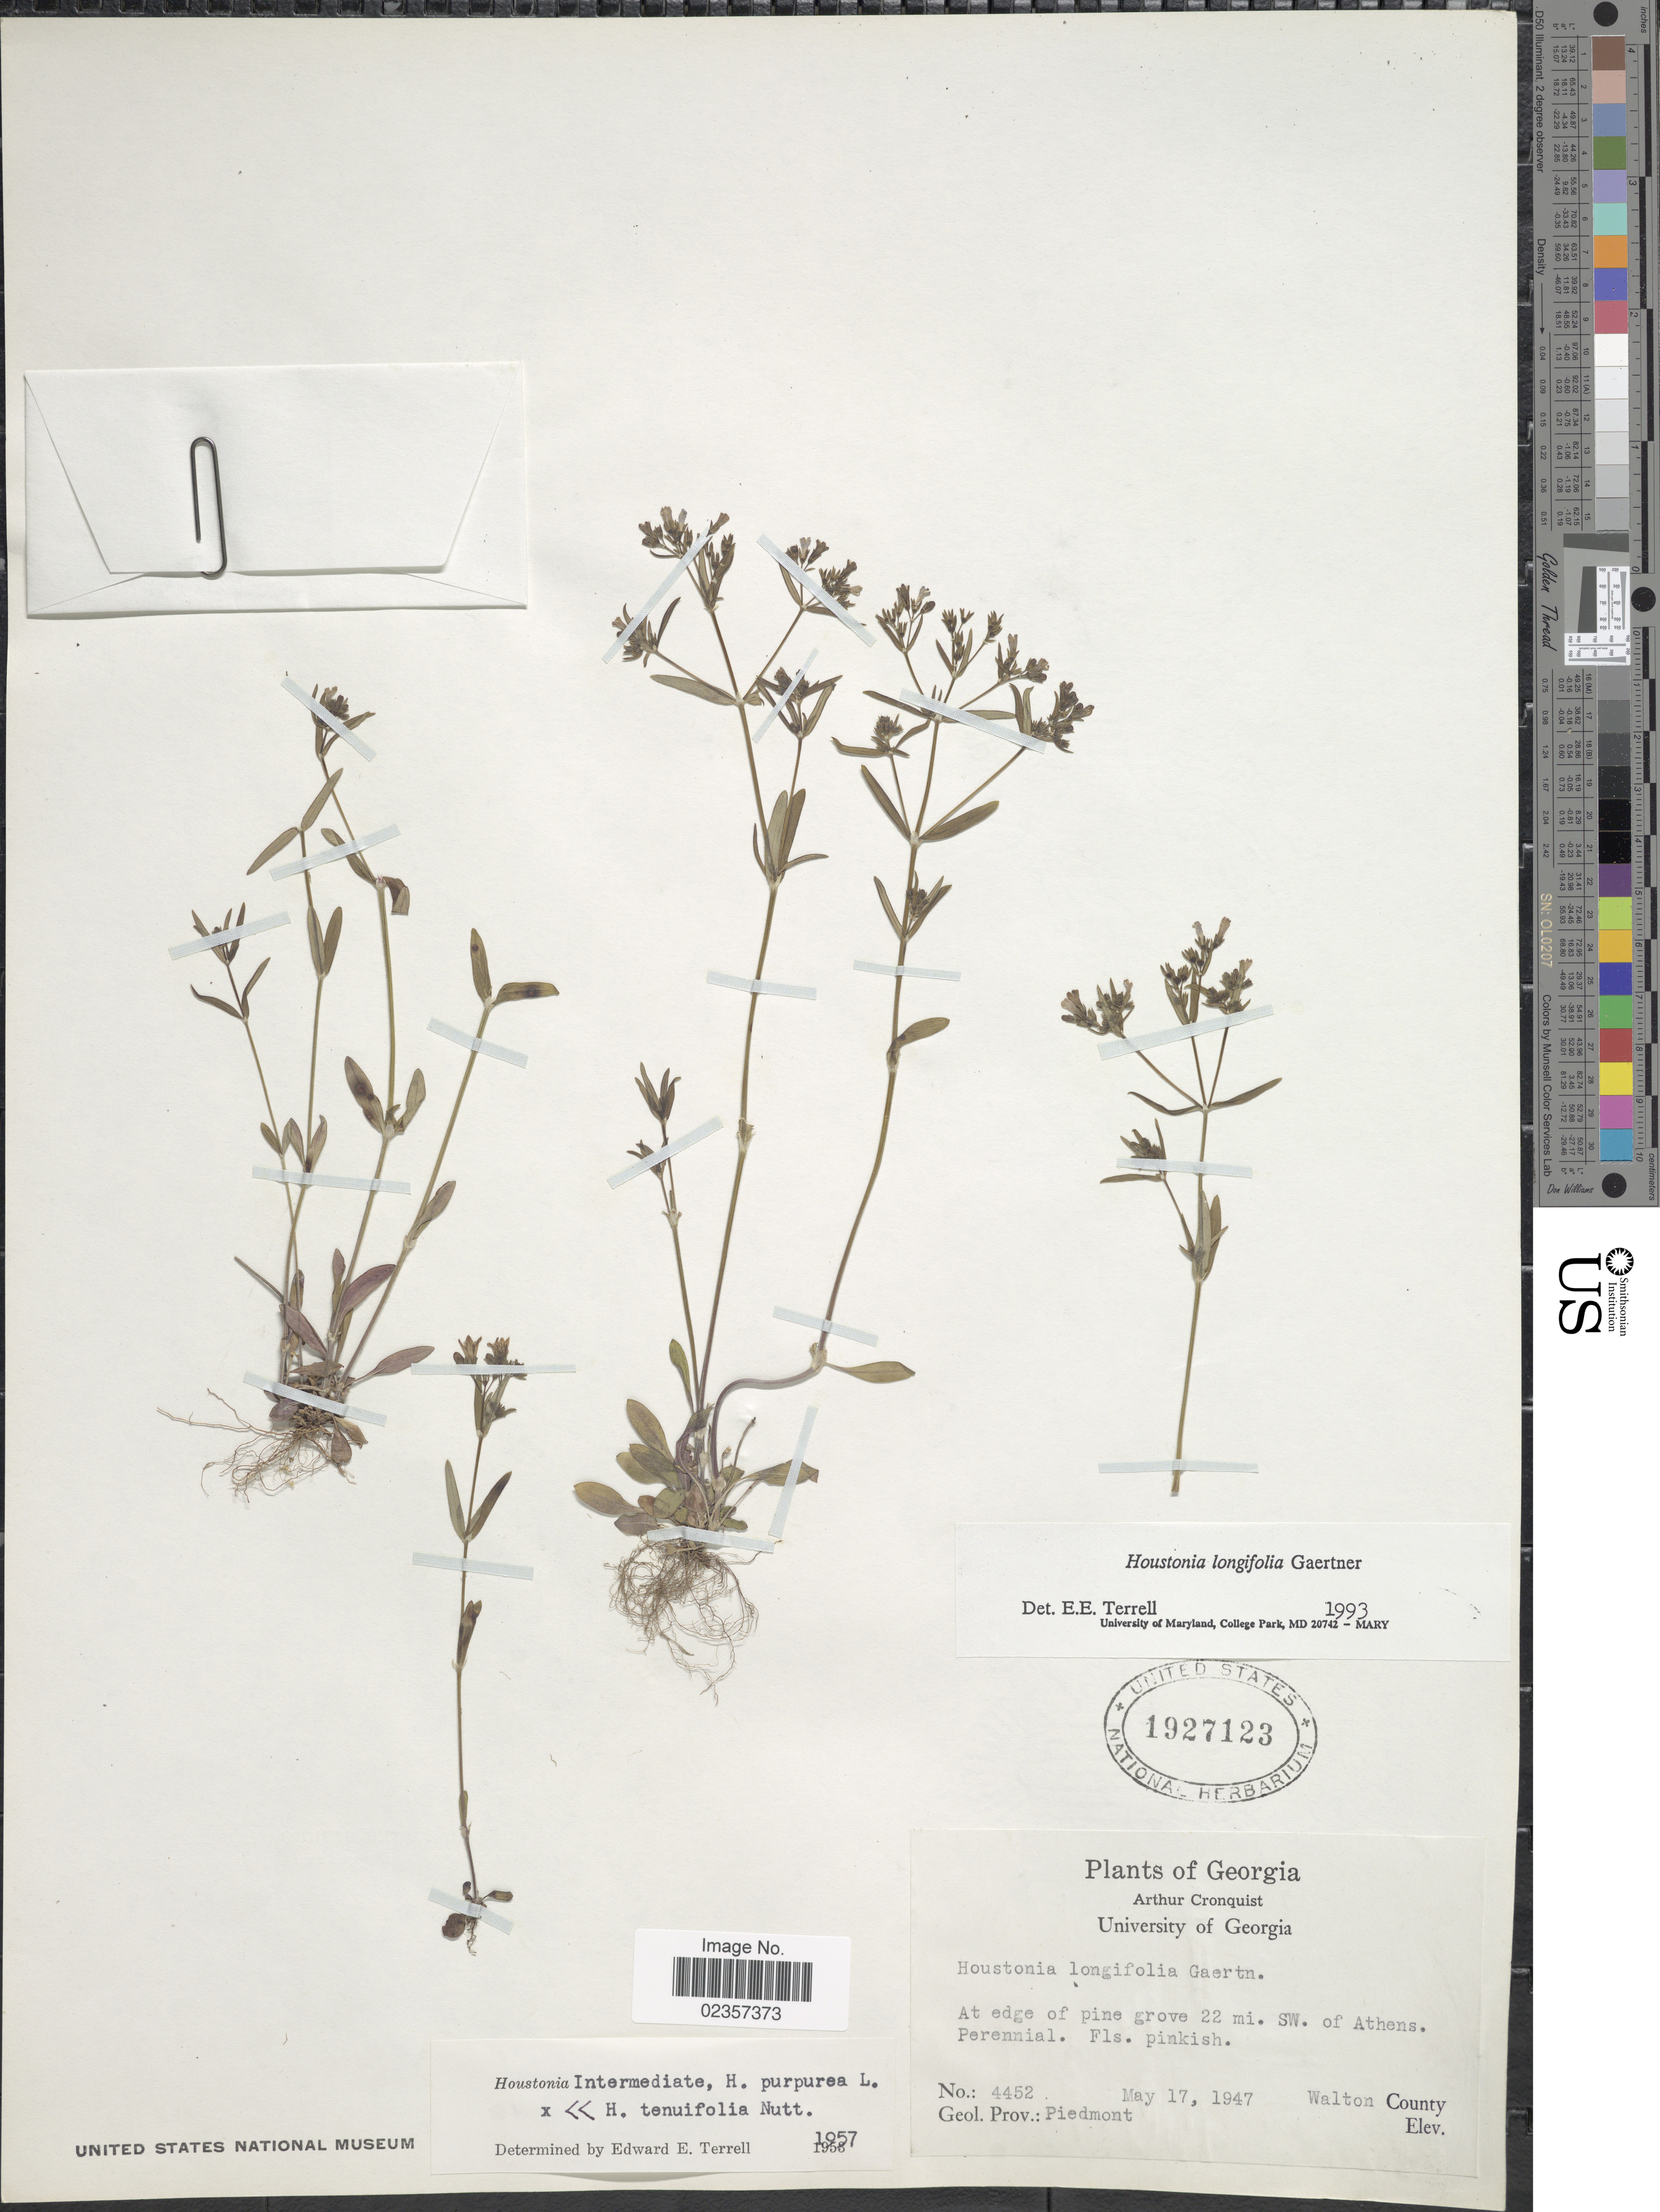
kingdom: Plantae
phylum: Tracheophyta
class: Magnoliopsida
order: Gentianales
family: Rubiaceae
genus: Houstonia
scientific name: Houstonia longifolia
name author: Gaertn.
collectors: A. J. Cronquist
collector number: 4452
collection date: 1947-05-17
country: United States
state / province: Georgia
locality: At edge pine grove 22 mi. SW. of Athens. Geol. Prov.: Piedmont, Walton County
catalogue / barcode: US 1927123